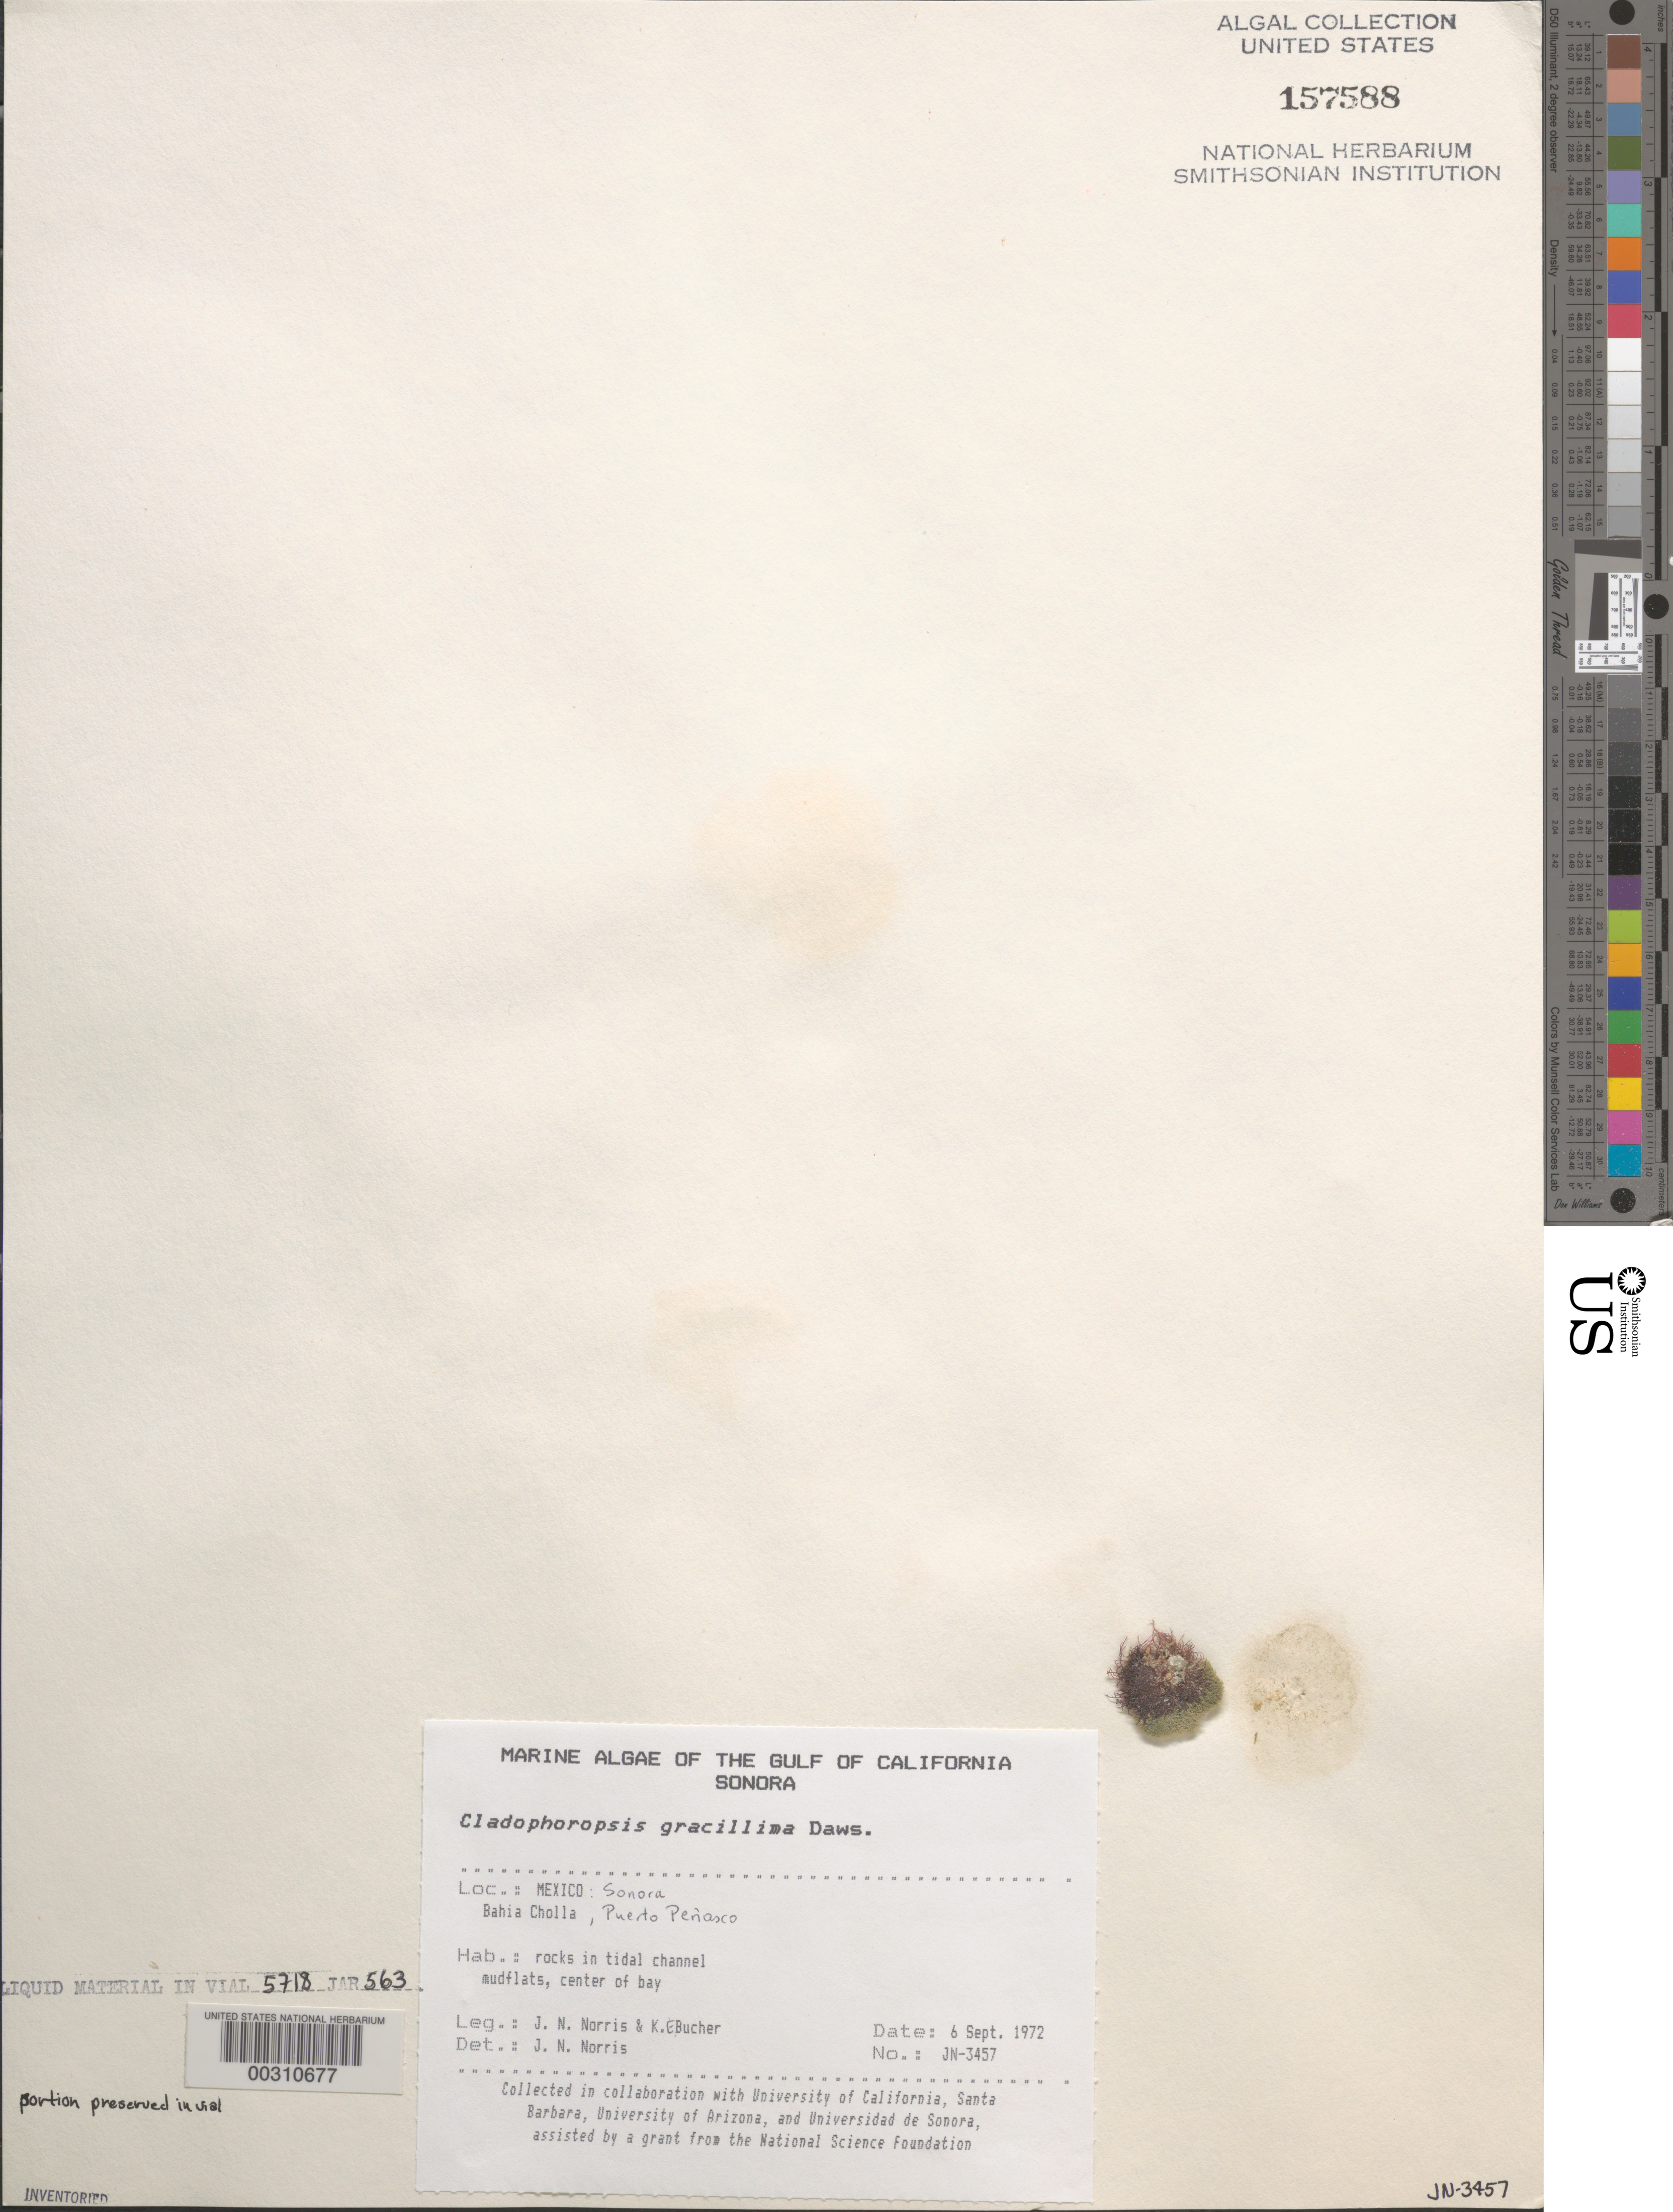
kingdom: Plantae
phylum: Chlorophyta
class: Ulvophyceae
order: Siphonocladales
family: Boodleaceae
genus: Cladophoropsis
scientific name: Cladophoropsis gracillima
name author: E.Y. Dawson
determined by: Norris, James N.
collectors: J. N. Norris & K. E. Bucher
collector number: JN-3457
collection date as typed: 06 Sep 1972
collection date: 1972-09-06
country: Mexico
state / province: Sonora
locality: Bahia Cholla, Puerto Penasco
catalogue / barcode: US 157588